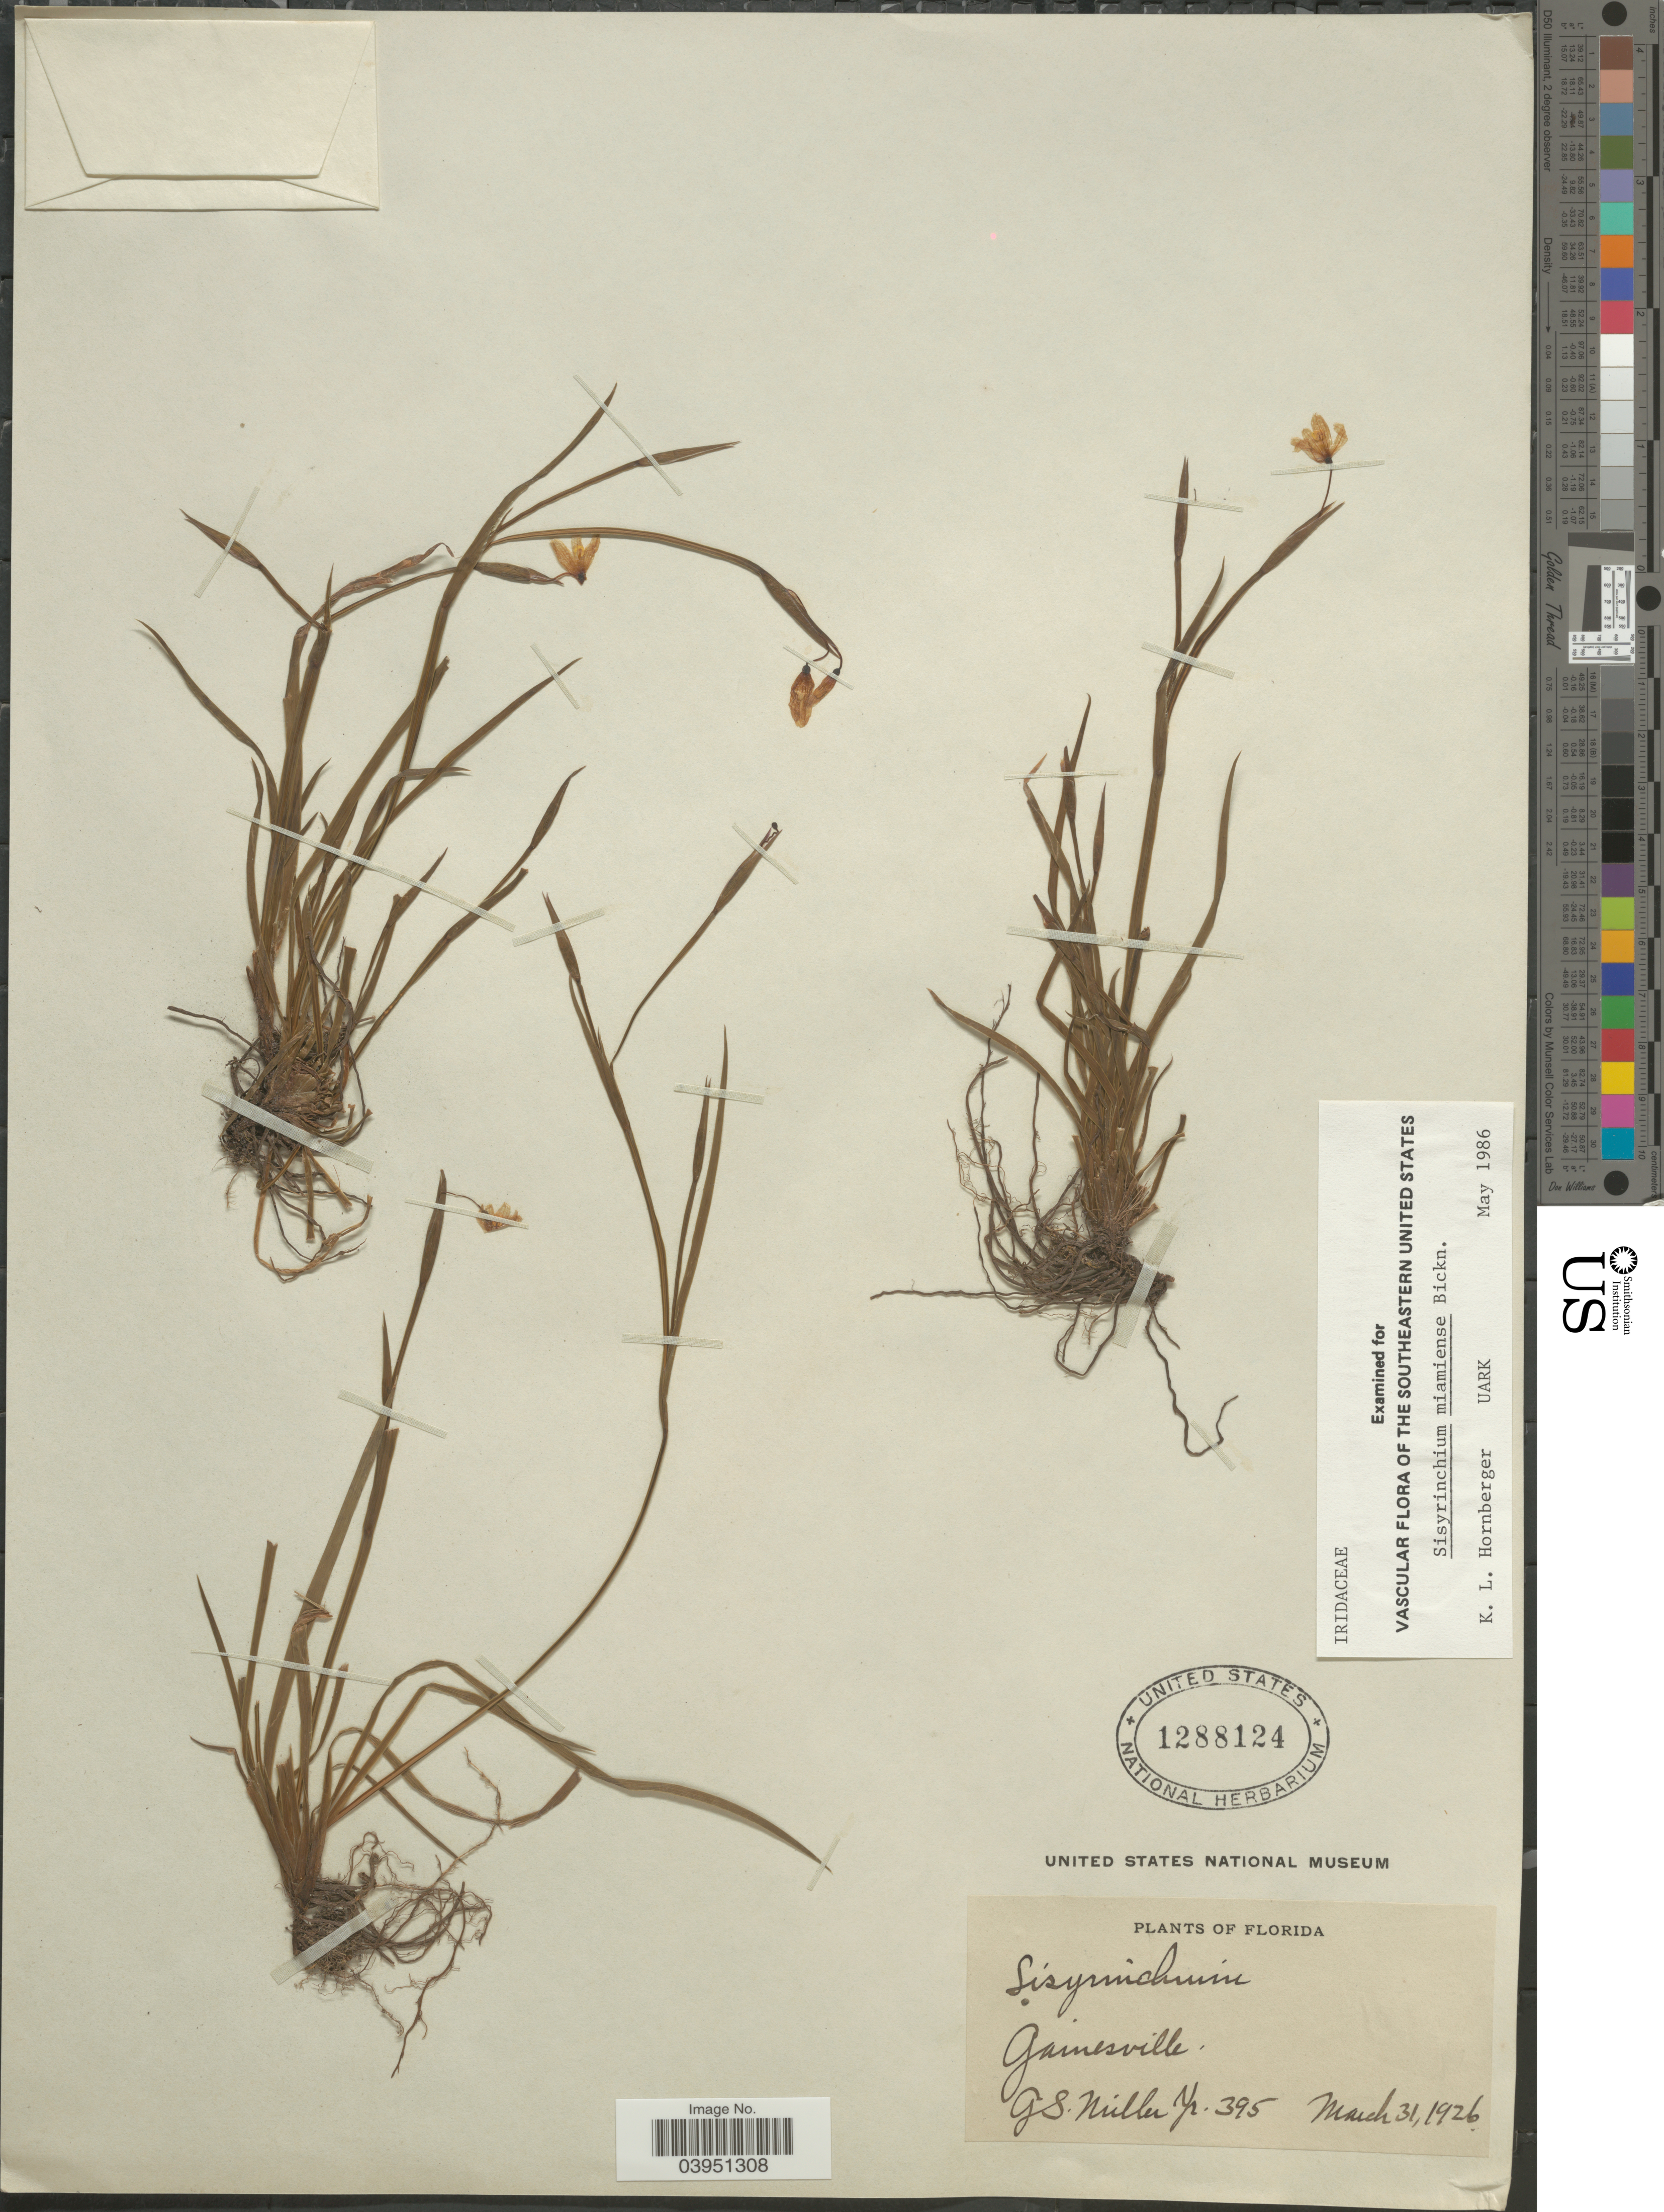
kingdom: Plantae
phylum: Tracheophyta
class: Liliopsida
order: Asparagales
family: Iridaceae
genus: Sisyrinchium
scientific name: Sisyrinchium miamiense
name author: E.P. Bicknell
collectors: G. S. Miller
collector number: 395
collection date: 1926-03-31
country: United States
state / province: Florida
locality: Gainesville.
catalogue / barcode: US 1288124